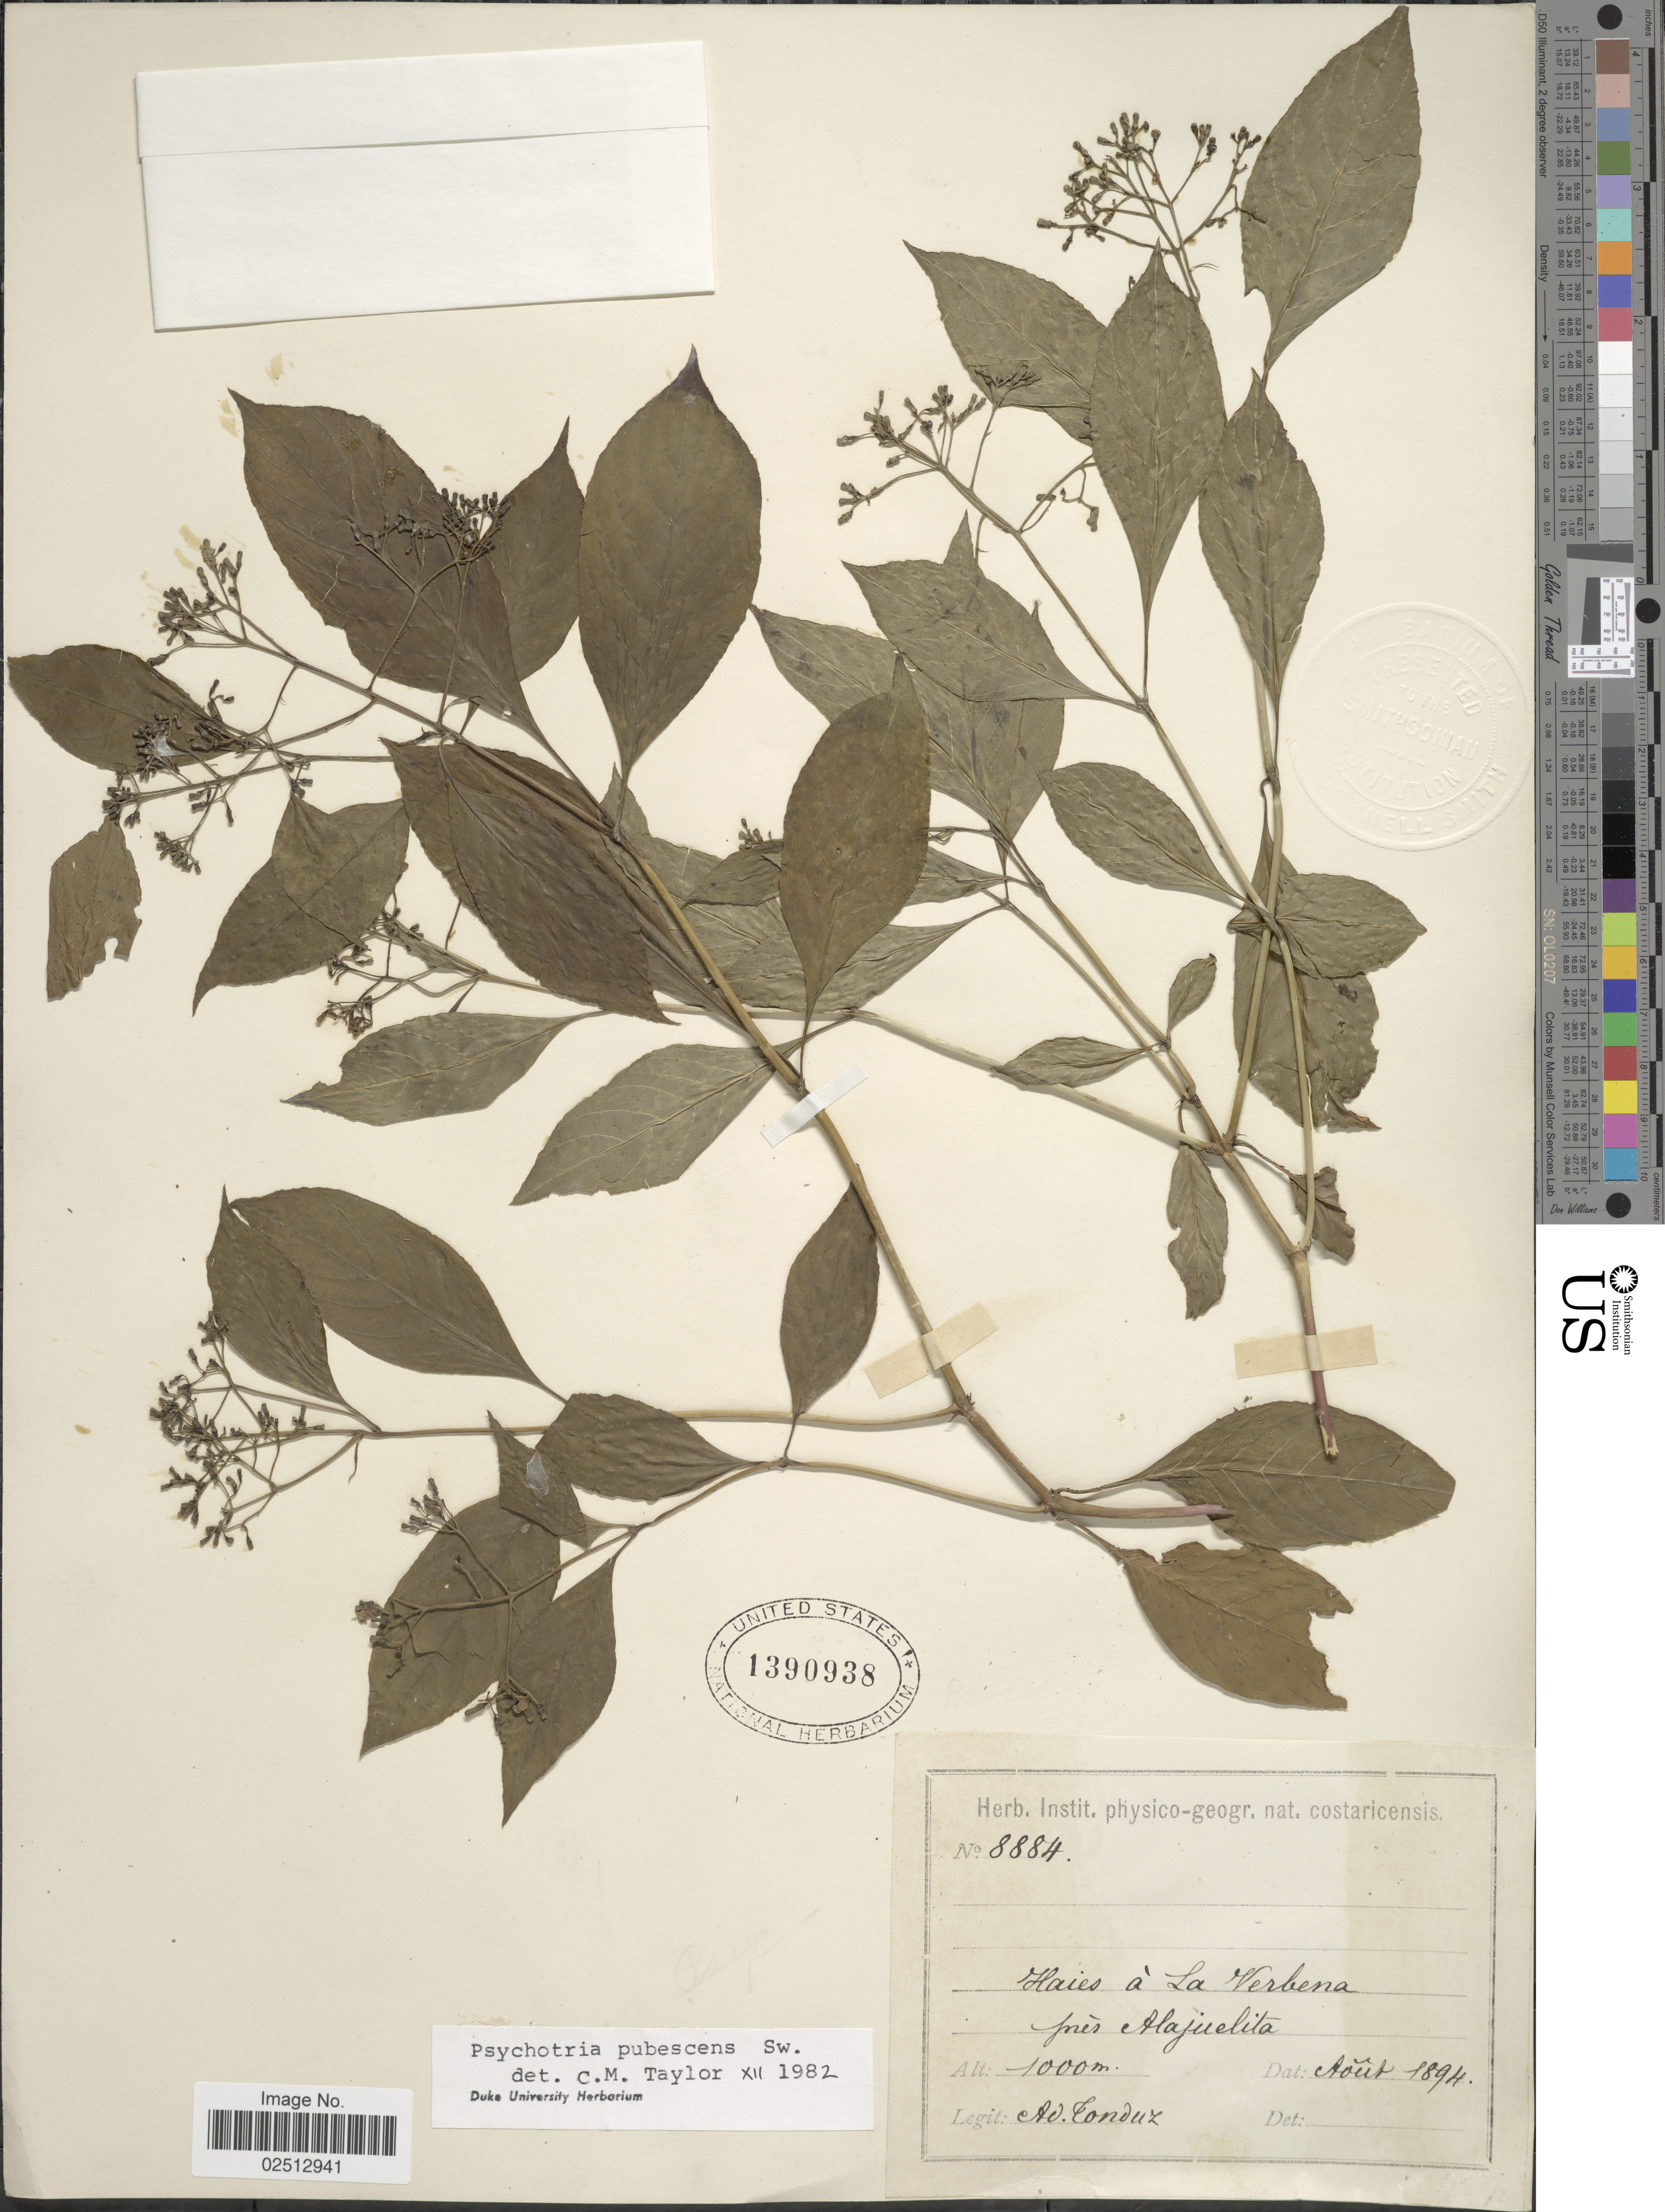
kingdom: Plantae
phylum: Tracheophyta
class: Magnoliopsida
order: Gentianales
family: Rubiaceae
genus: Psychotria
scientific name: Psychotria pubescens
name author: Sw.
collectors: A. Tonduz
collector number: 8884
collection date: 1894-08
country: Costa Rica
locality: Haies a La Verbena pres Alajuelita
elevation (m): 1000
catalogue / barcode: US 1390938